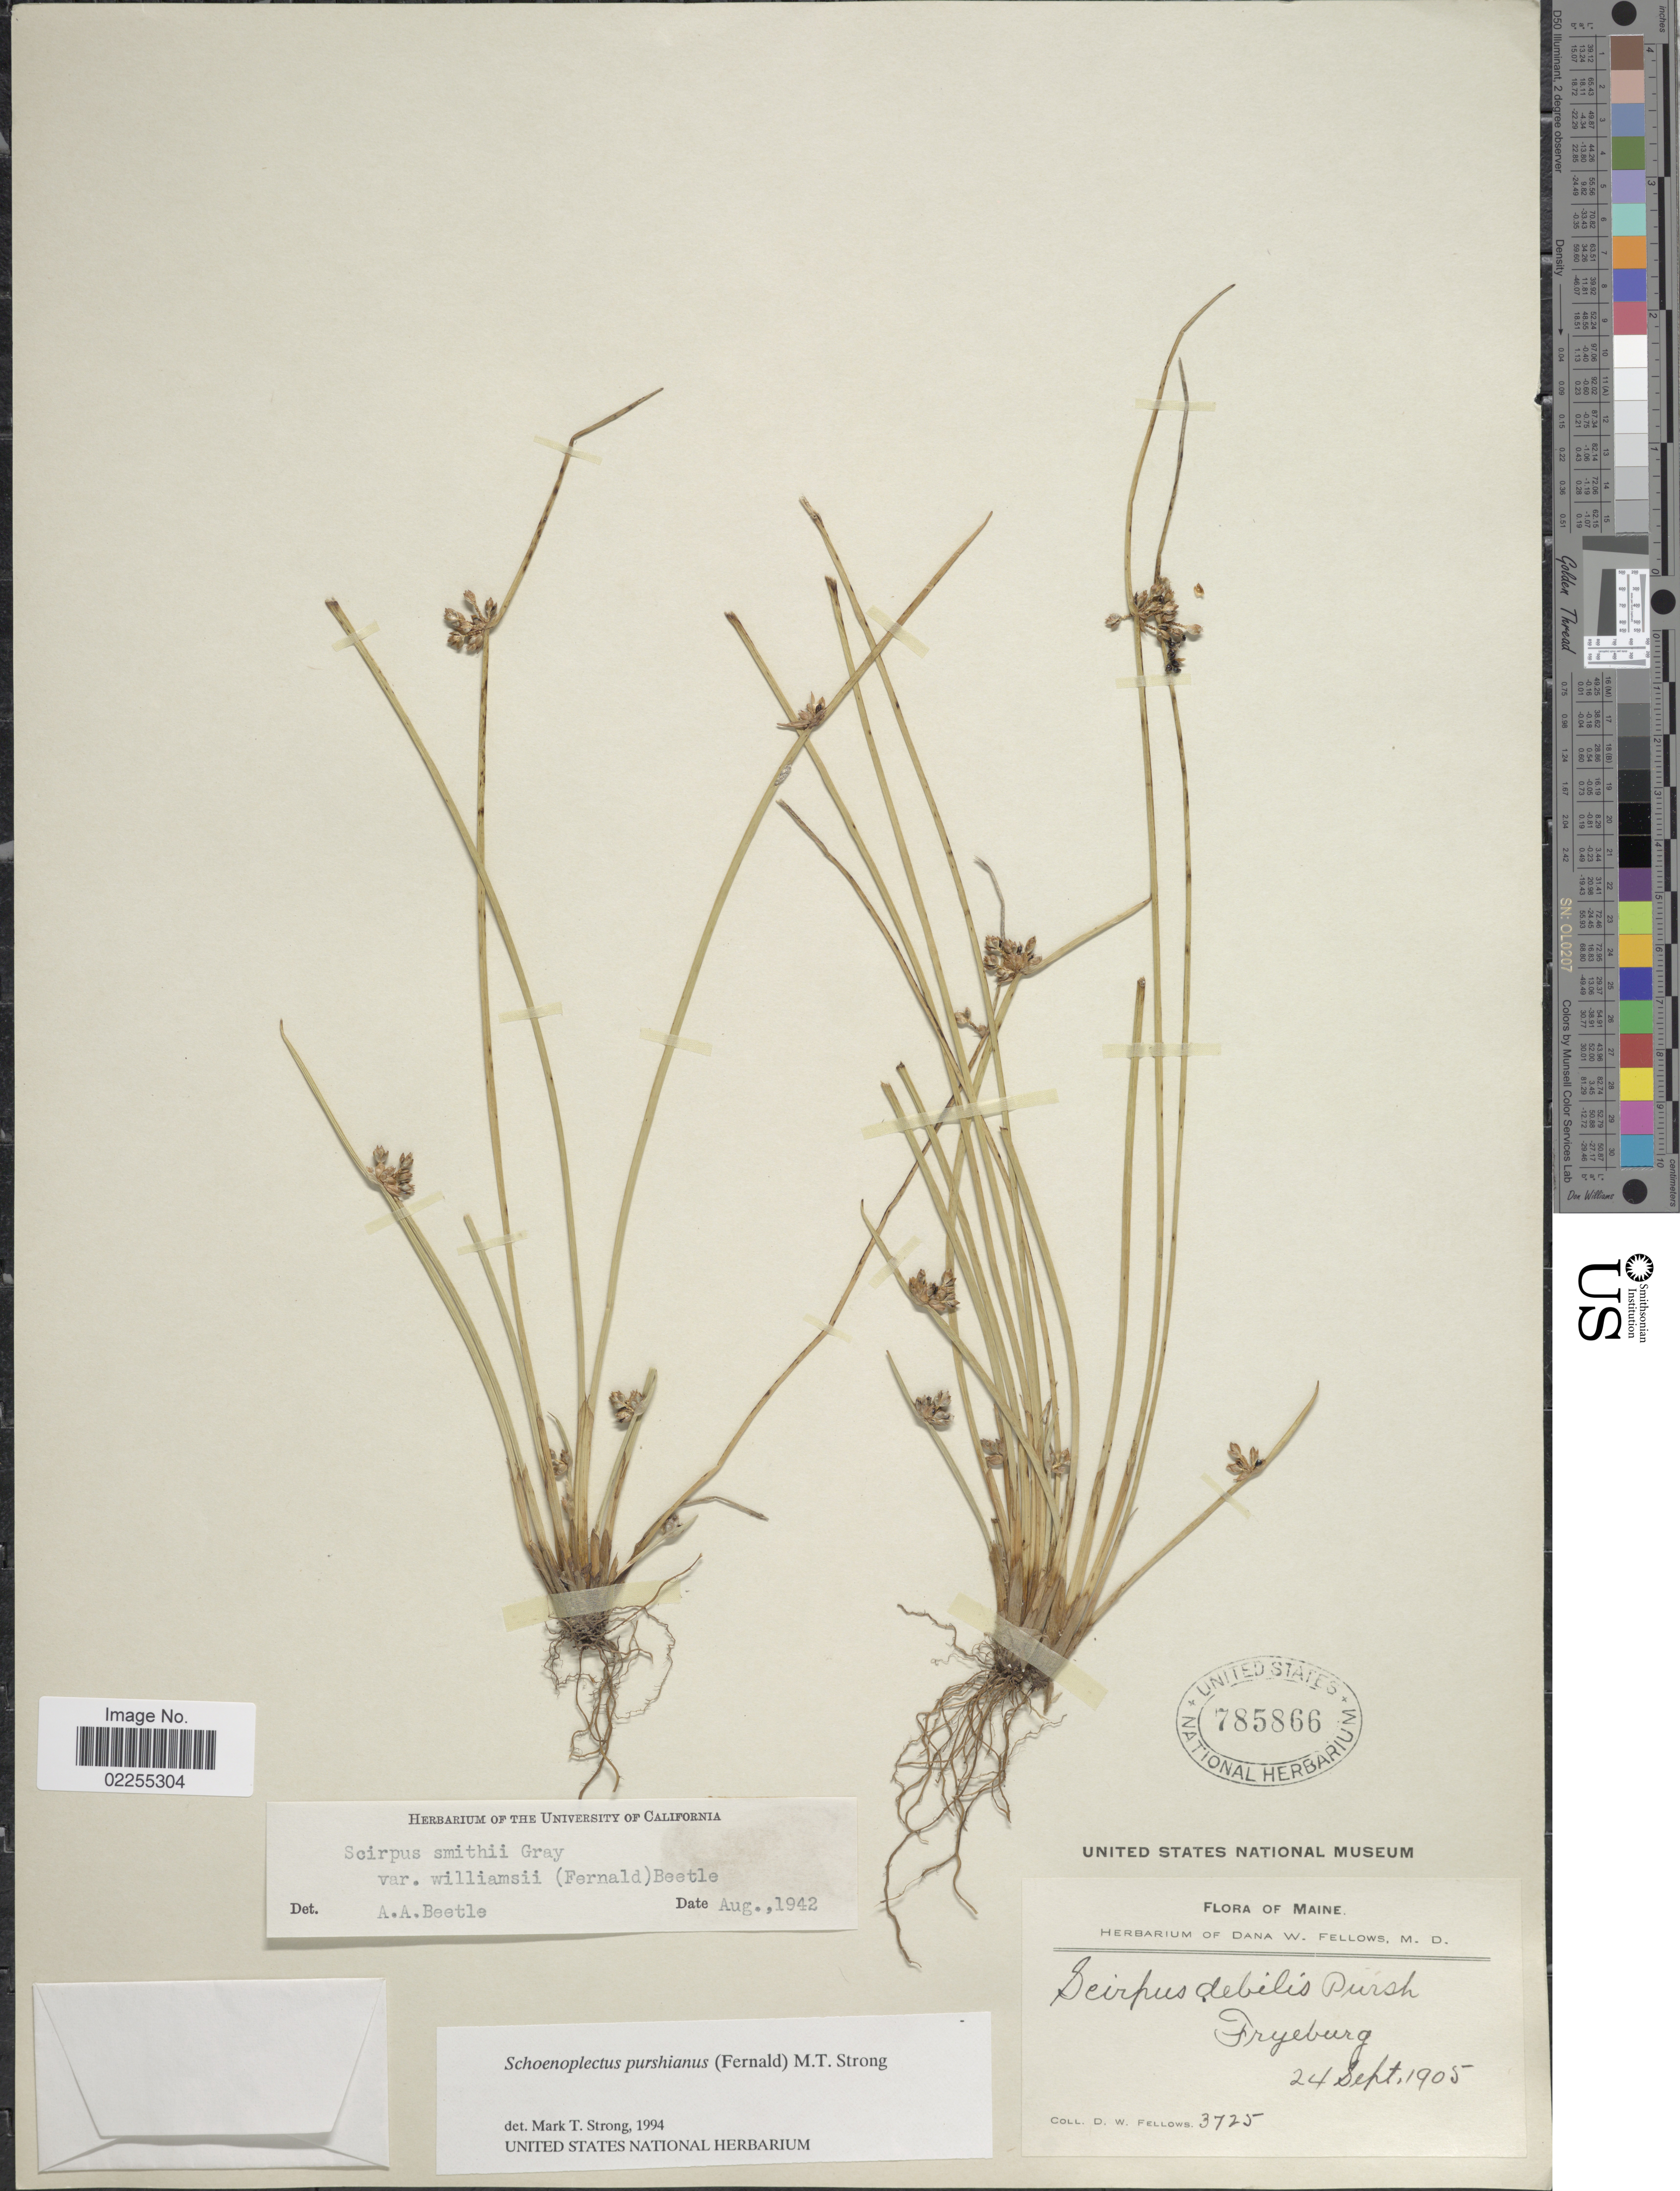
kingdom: Plantae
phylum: Tracheophyta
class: Liliopsida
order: Poales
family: Cyperaceae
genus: Schoenoplectus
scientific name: Schoenoplectus purshianus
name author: (Fernald) M.T. Strong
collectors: D. W. Fellows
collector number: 3725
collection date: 1905-09-24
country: United States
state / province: Maine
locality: Fryeburg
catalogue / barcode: US 785866